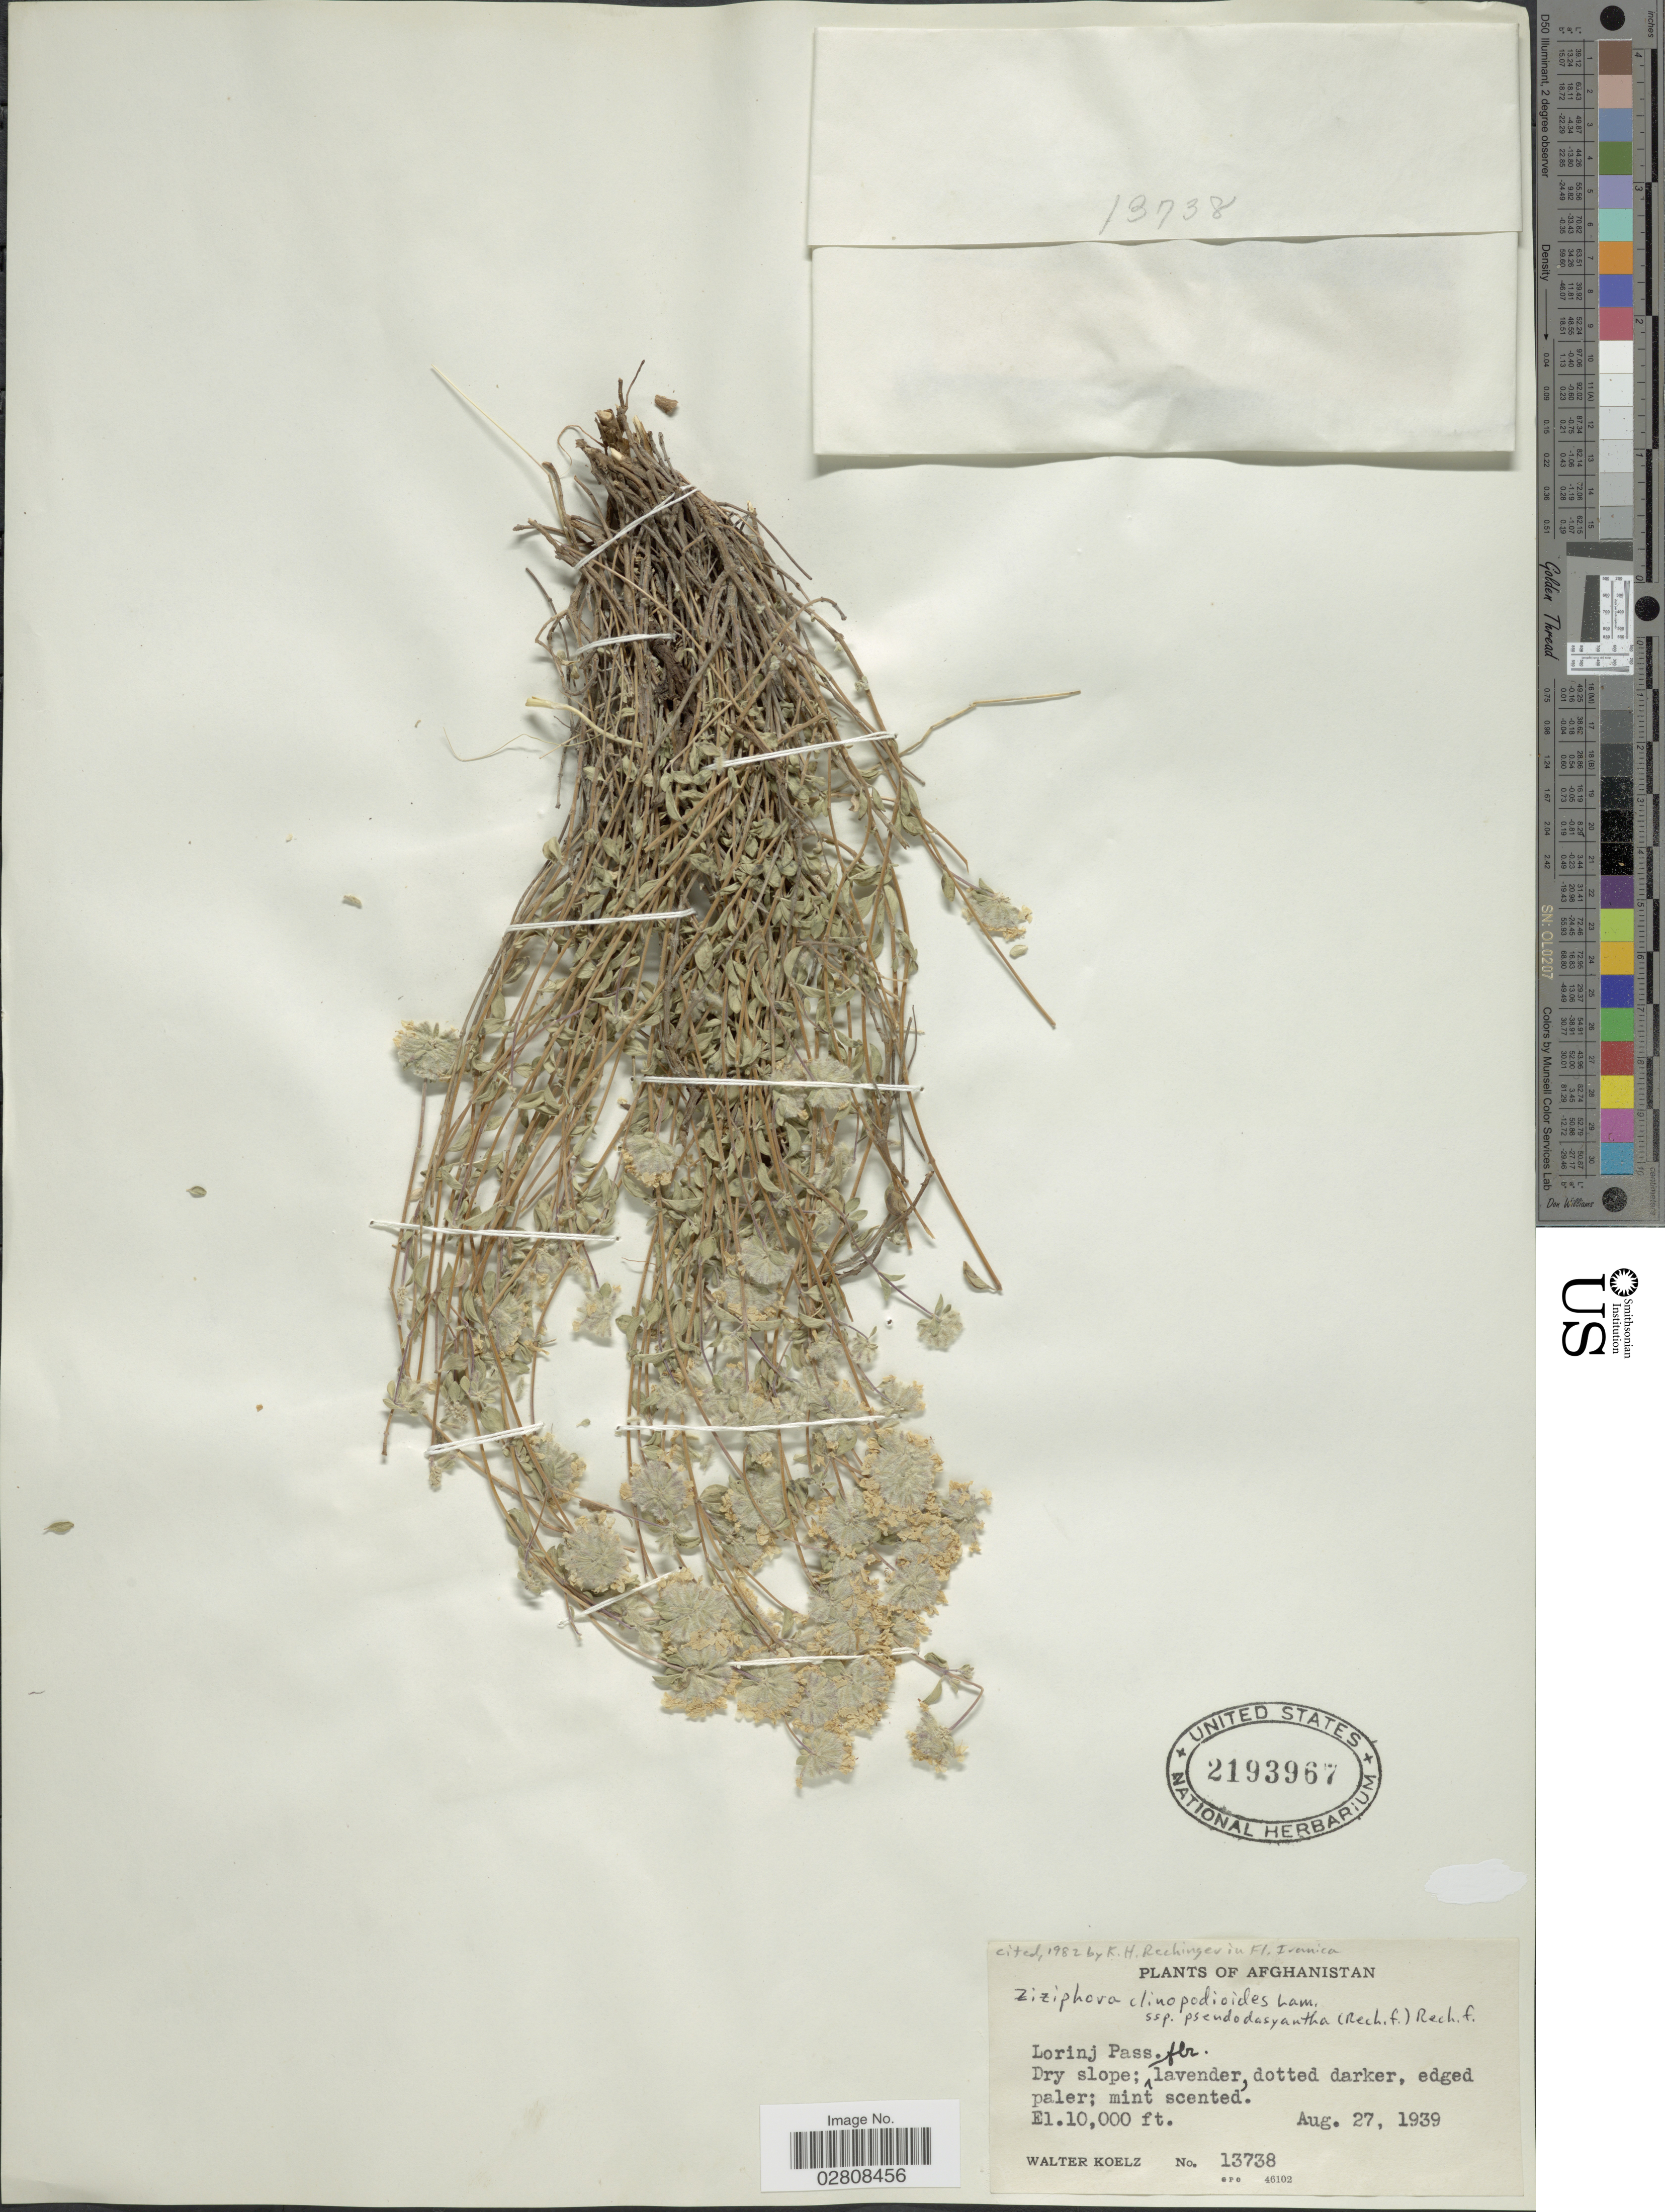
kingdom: Plantae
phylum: Tracheophyta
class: Magnoliopsida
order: Lamiales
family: Lamiaceae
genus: Ziziphora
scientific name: Ziziphora clinopodioides subsp. pseudodasyantha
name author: (Rech. f.) Rech. f.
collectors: W. N. Koelz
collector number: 13738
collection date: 1939-08-27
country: Afghanistan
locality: Lorinj Pass.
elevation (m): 3048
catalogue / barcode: US 2193967